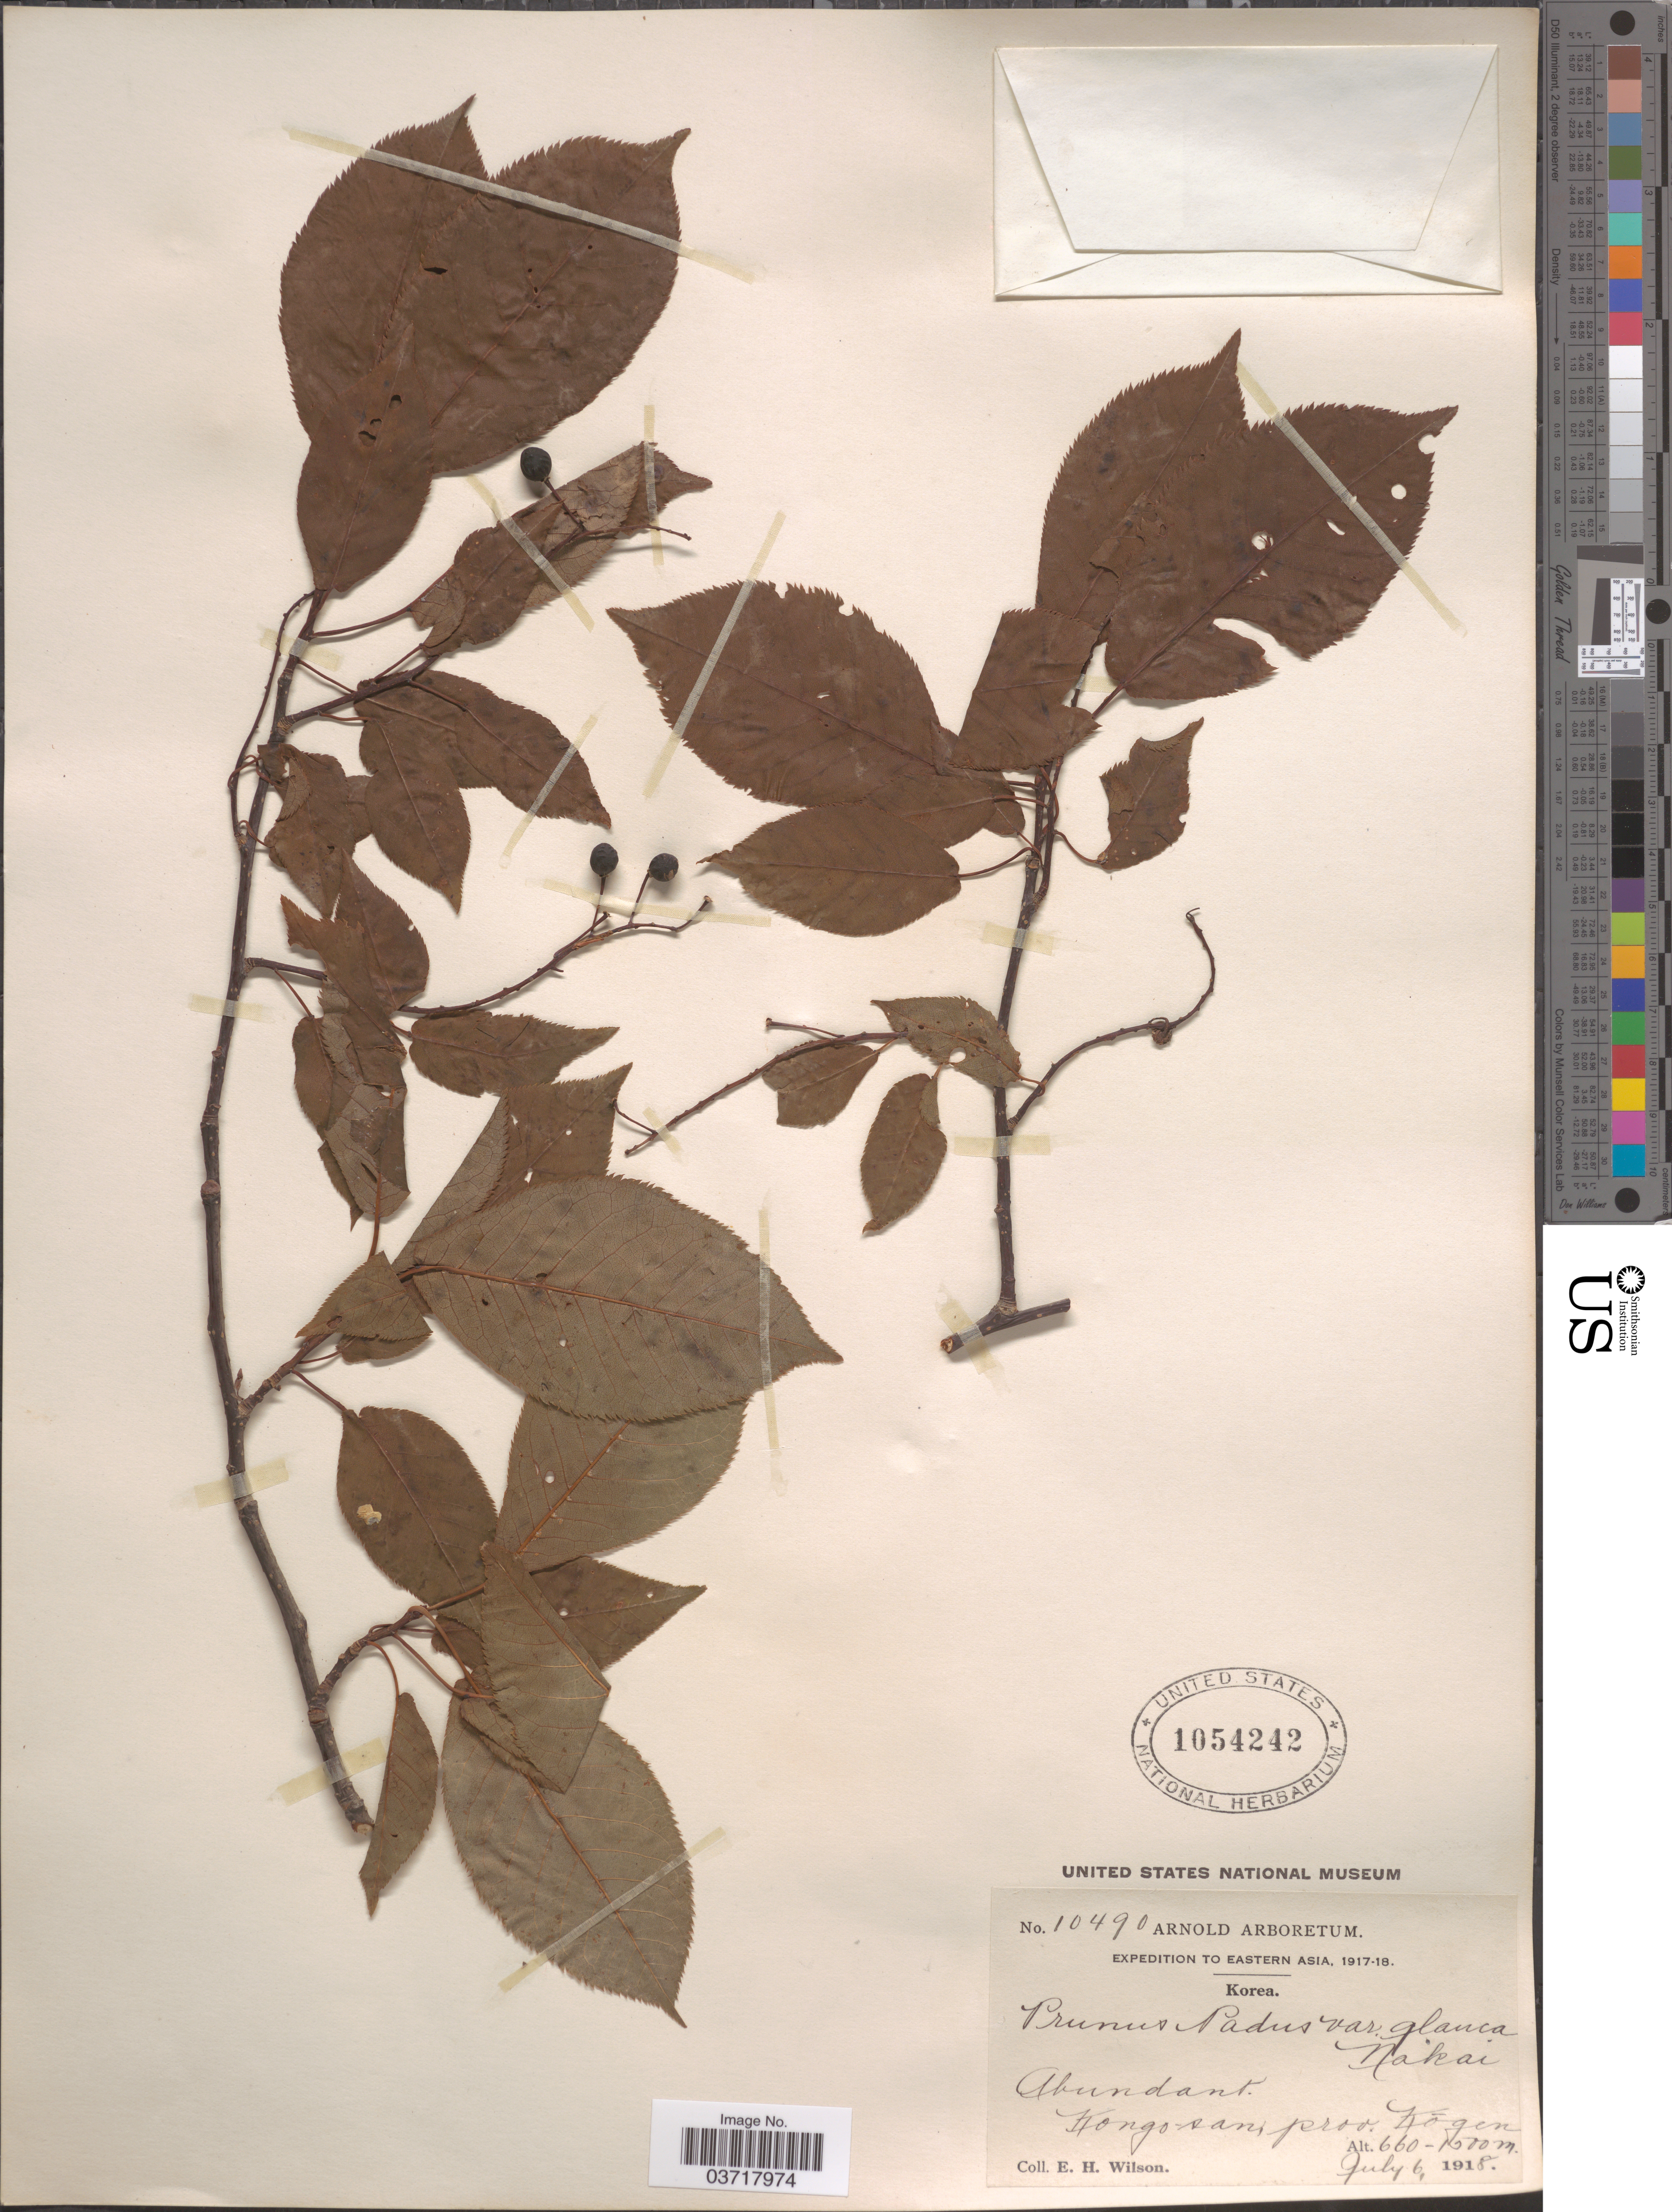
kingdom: Plantae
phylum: Tracheophyta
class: Magnoliopsida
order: Rosales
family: Rosaceae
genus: Prunus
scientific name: Prunus padus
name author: L.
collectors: E. Wilson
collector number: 10490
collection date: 1918-07-06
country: North Korea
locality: Eastern Asia. Kongo-san, prov. Kōgen.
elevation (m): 660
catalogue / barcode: US 1054242